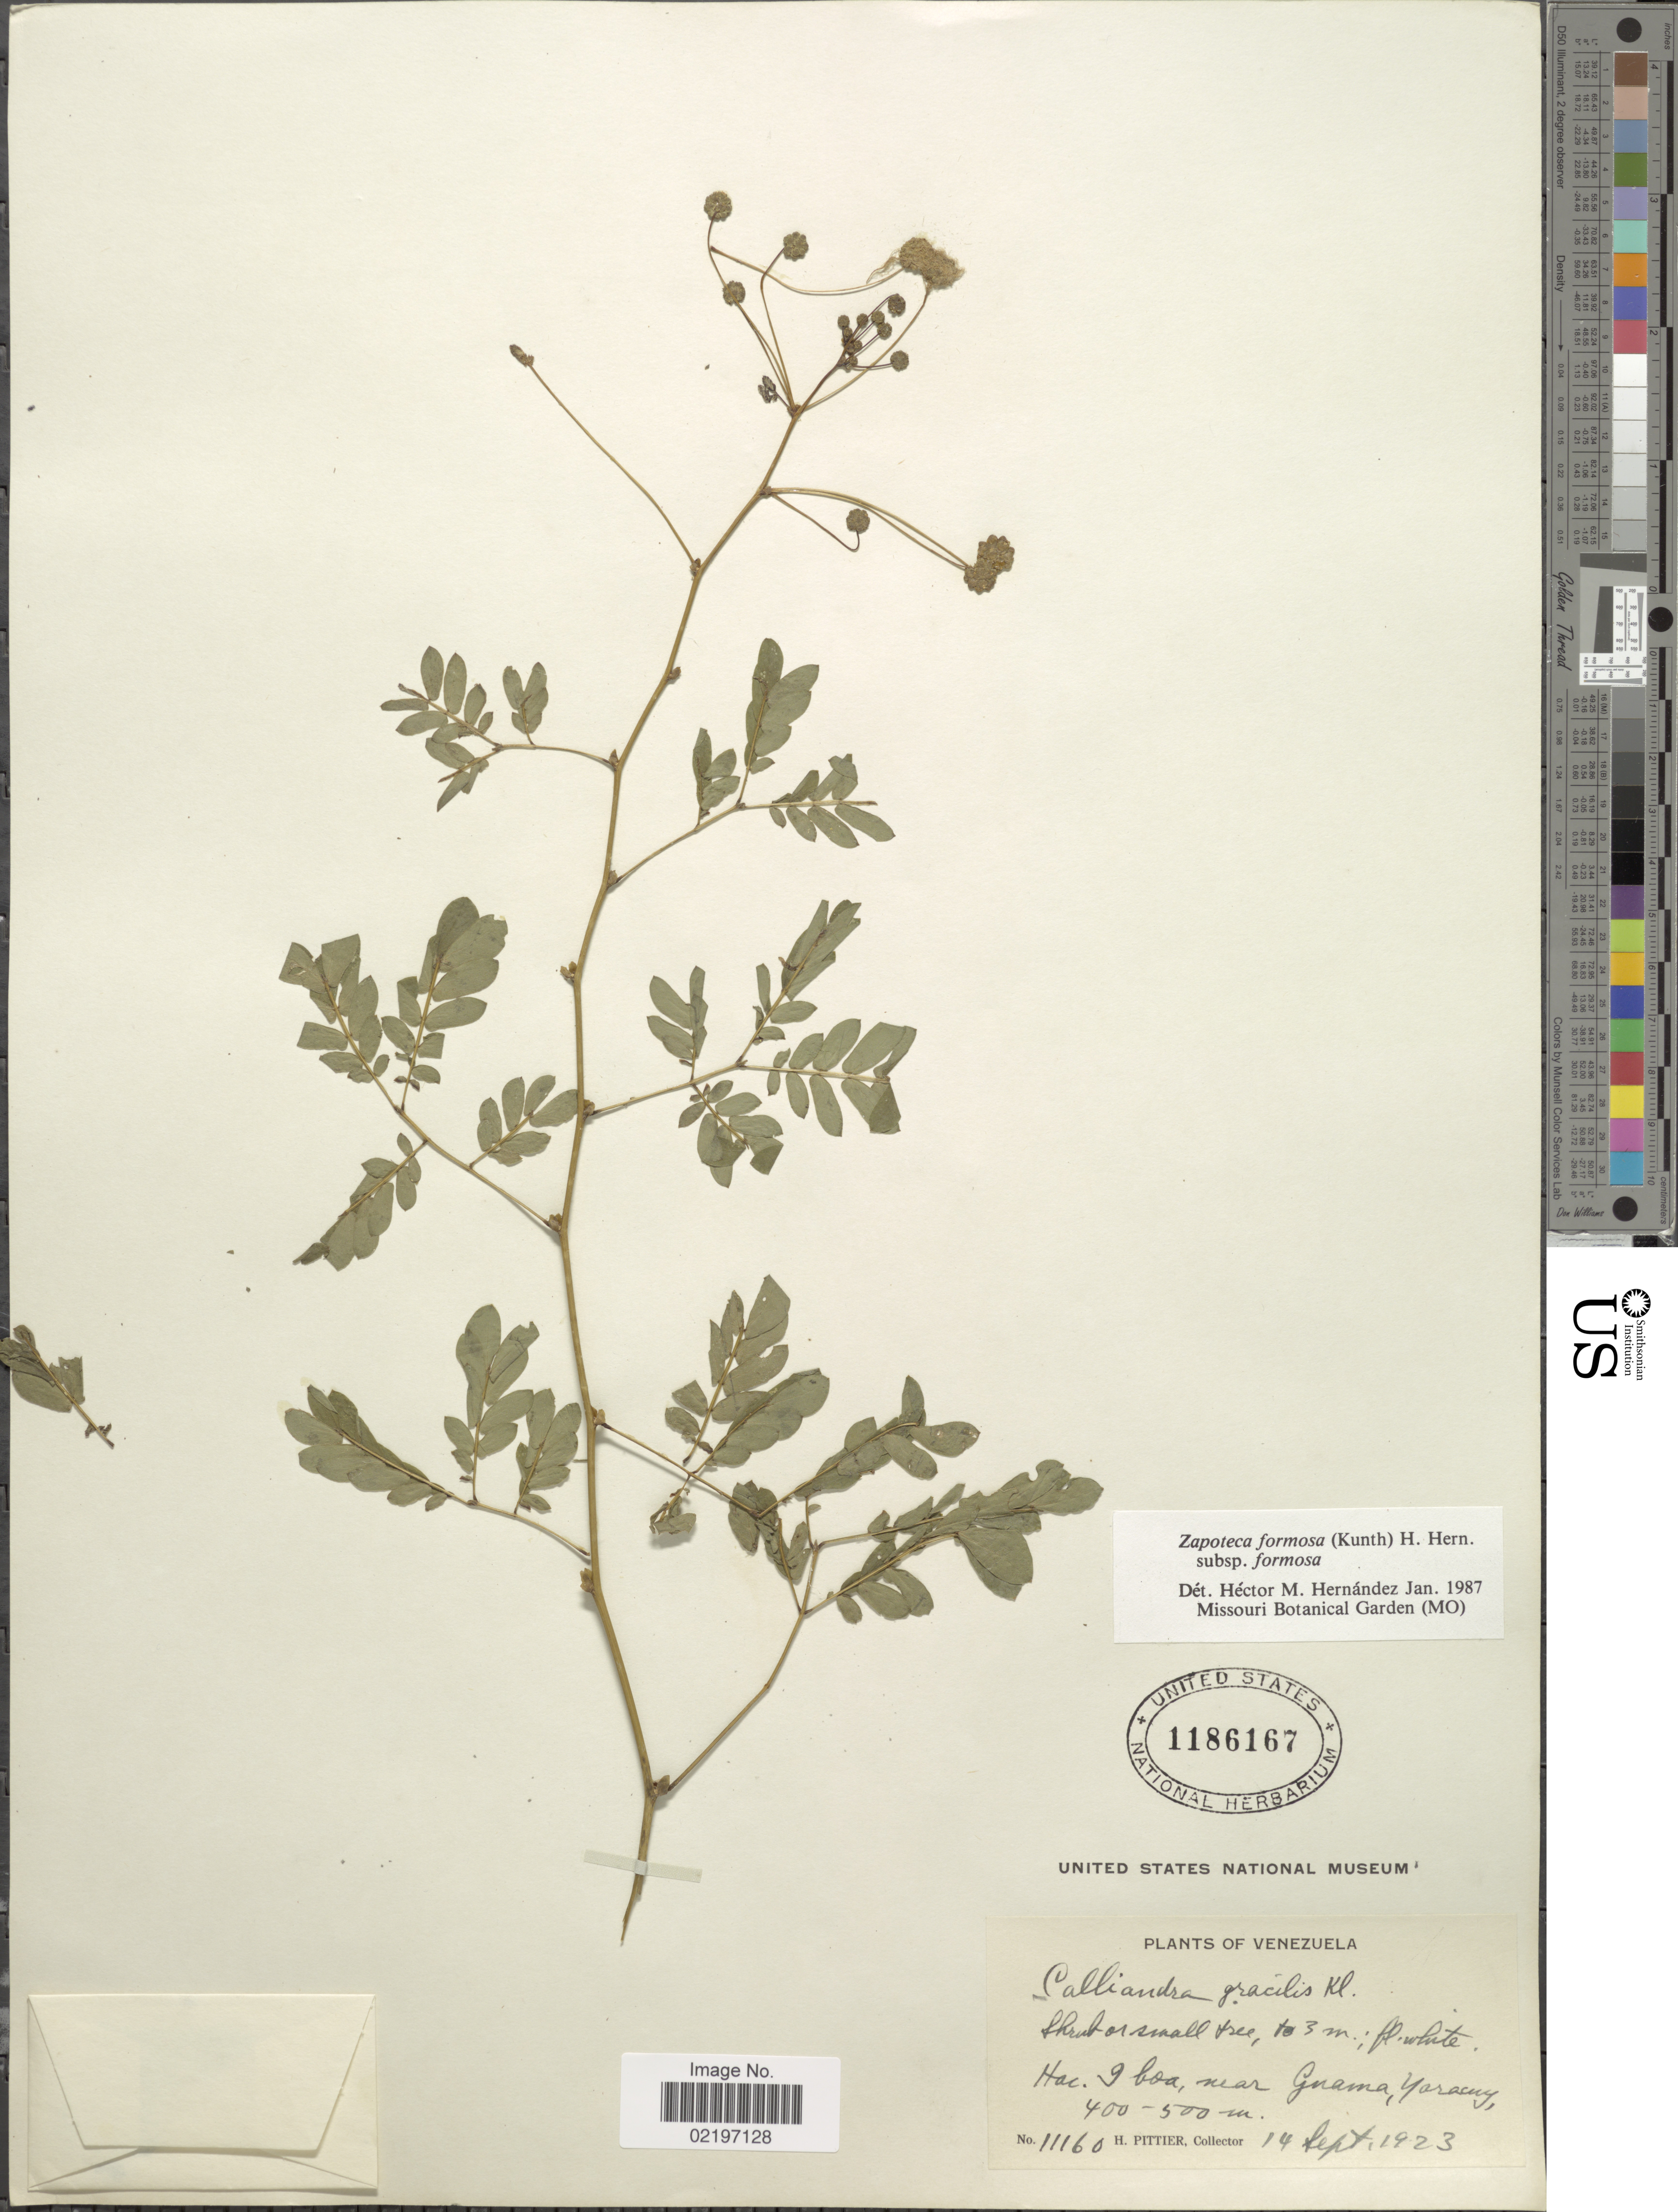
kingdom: Plantae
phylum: Tracheophyta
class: Magnoliopsida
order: Fabales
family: Fabaceae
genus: Zapoteca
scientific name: Zapoteca formosa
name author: (Kunth) H.M. Hern.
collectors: H. F. Pittier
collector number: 11160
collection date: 1923-09-14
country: Venezuela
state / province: Yaracuy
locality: Hac. Iboa near Guama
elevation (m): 400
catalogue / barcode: US 1186167